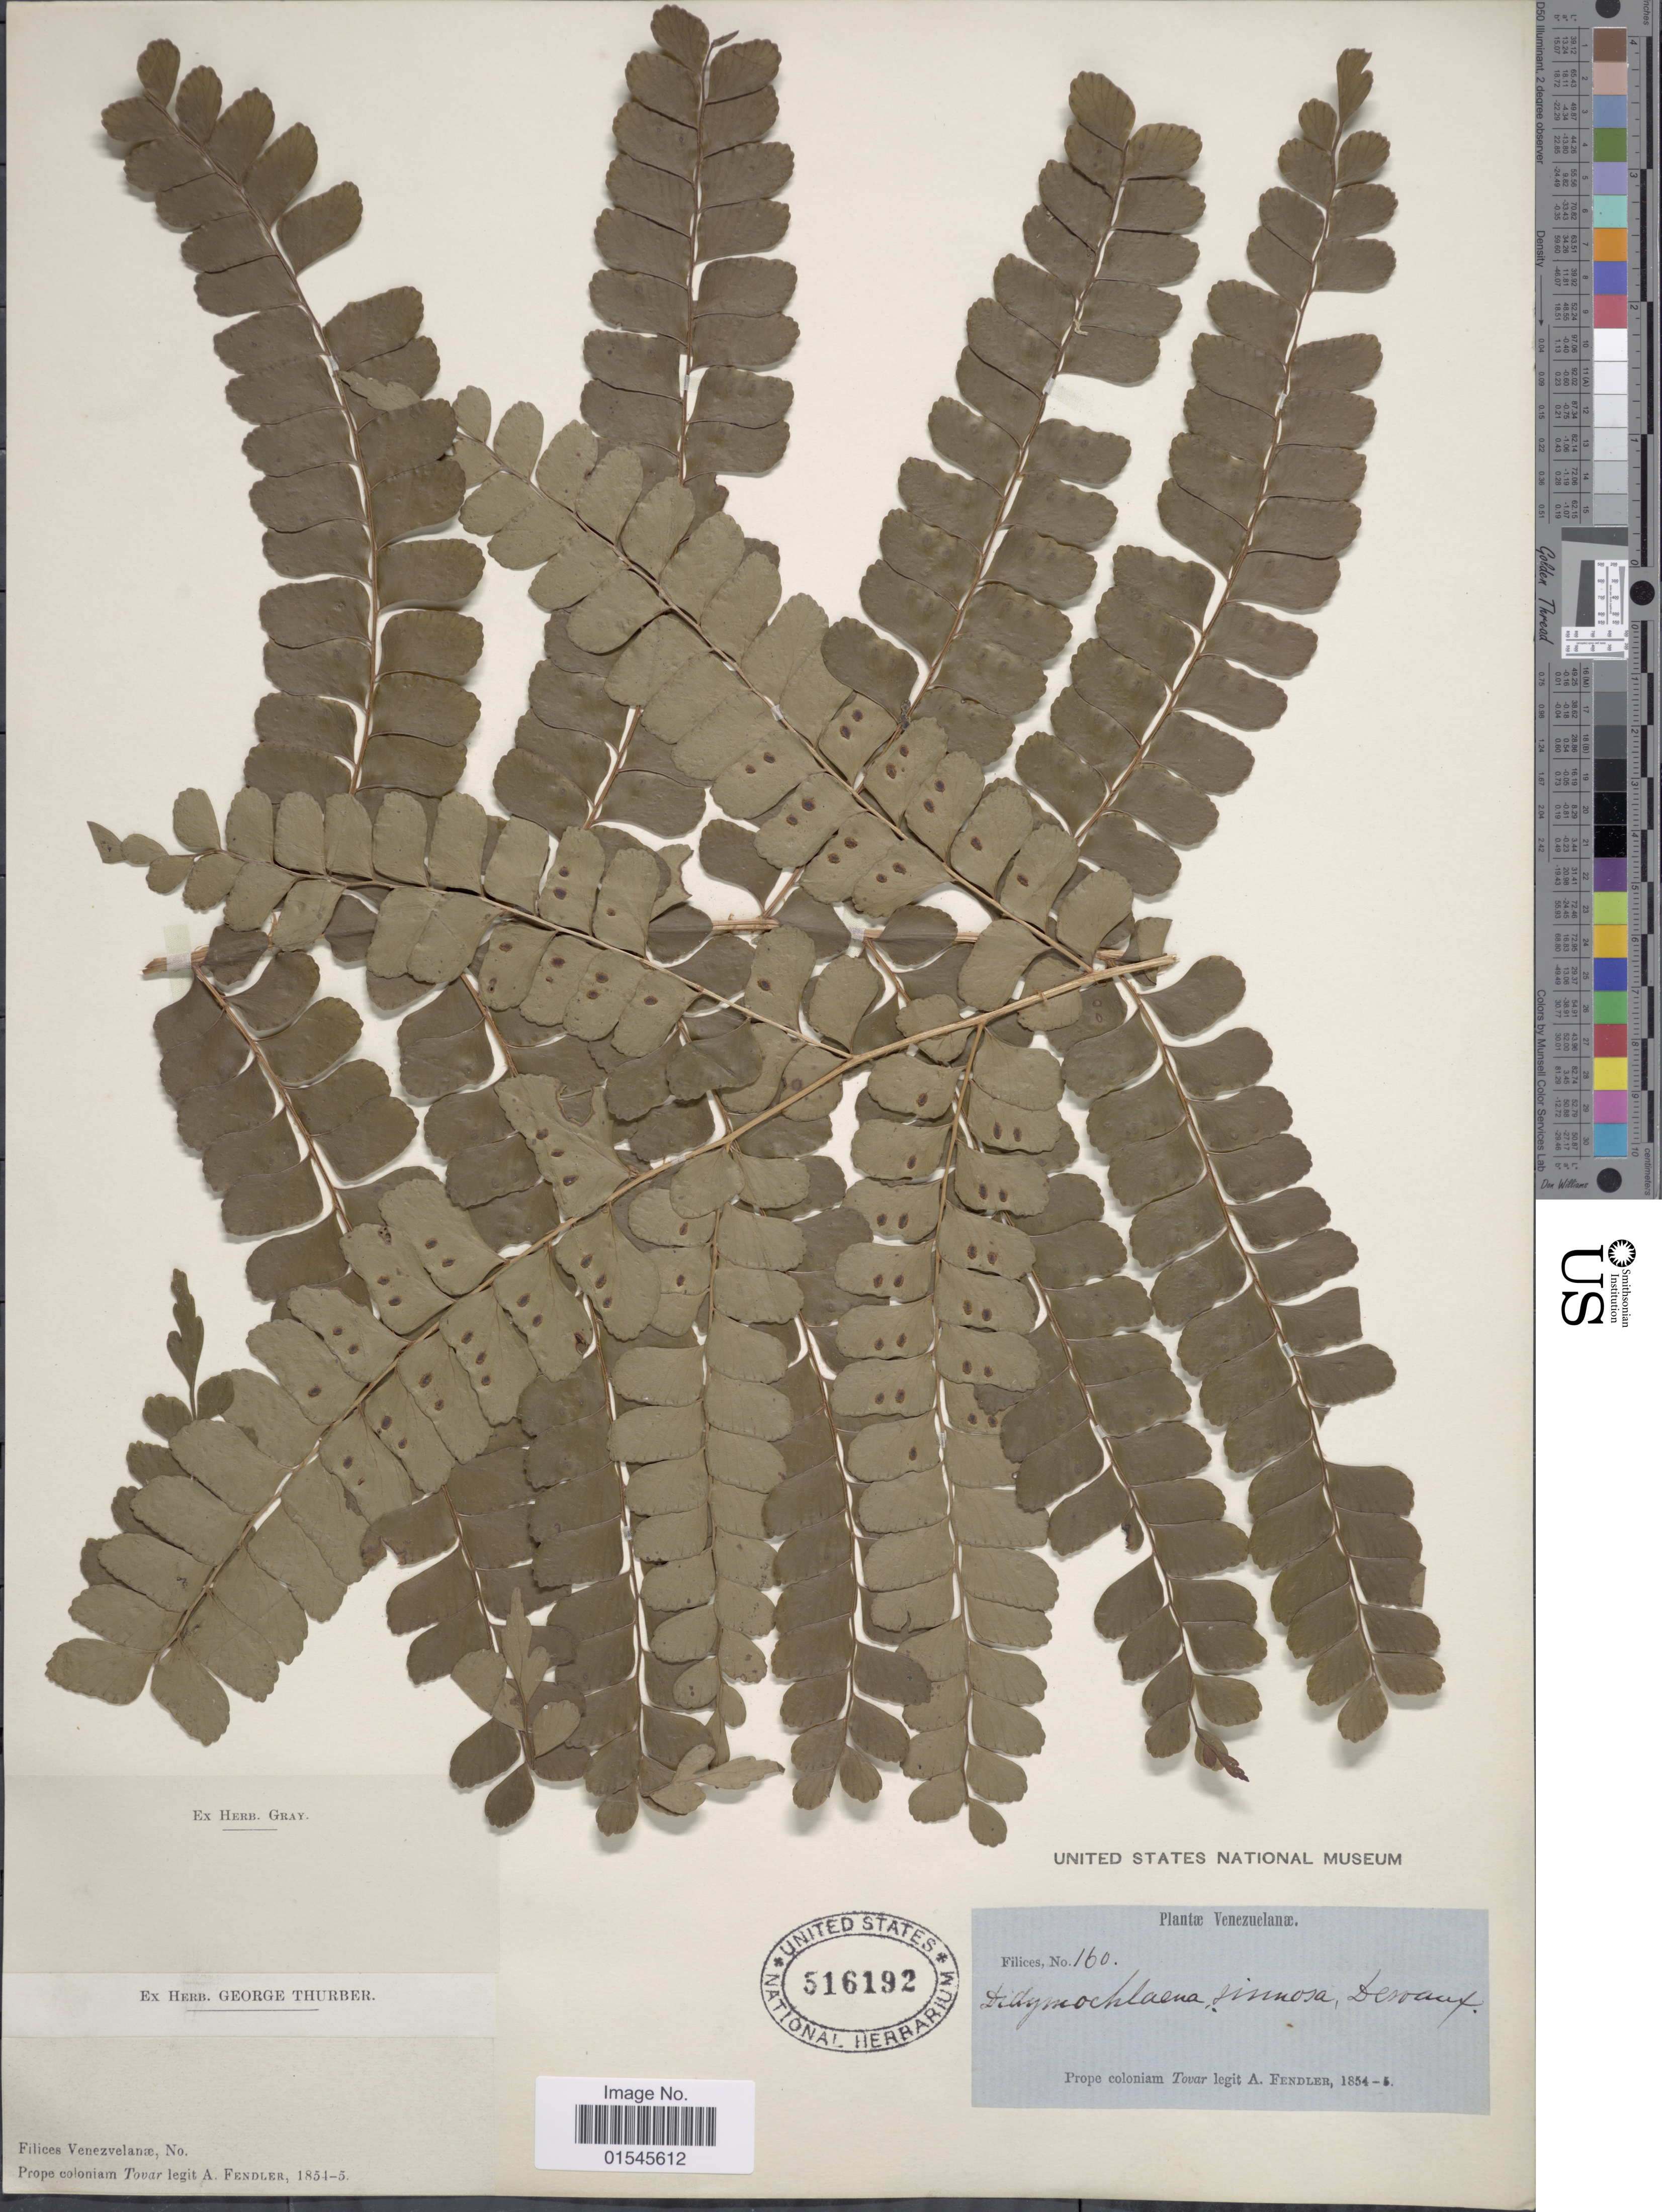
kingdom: Plantae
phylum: Tracheophyta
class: Polypodiopsida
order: Polypodiales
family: Didymochlaenaceae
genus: Didymochlaena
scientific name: Didymochlaena truncatula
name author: (Sw.) J. Sm.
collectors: A. Fendler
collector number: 160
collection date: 1854/1855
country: Venezuela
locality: Prope coloniam Tovar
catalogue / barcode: US 516192